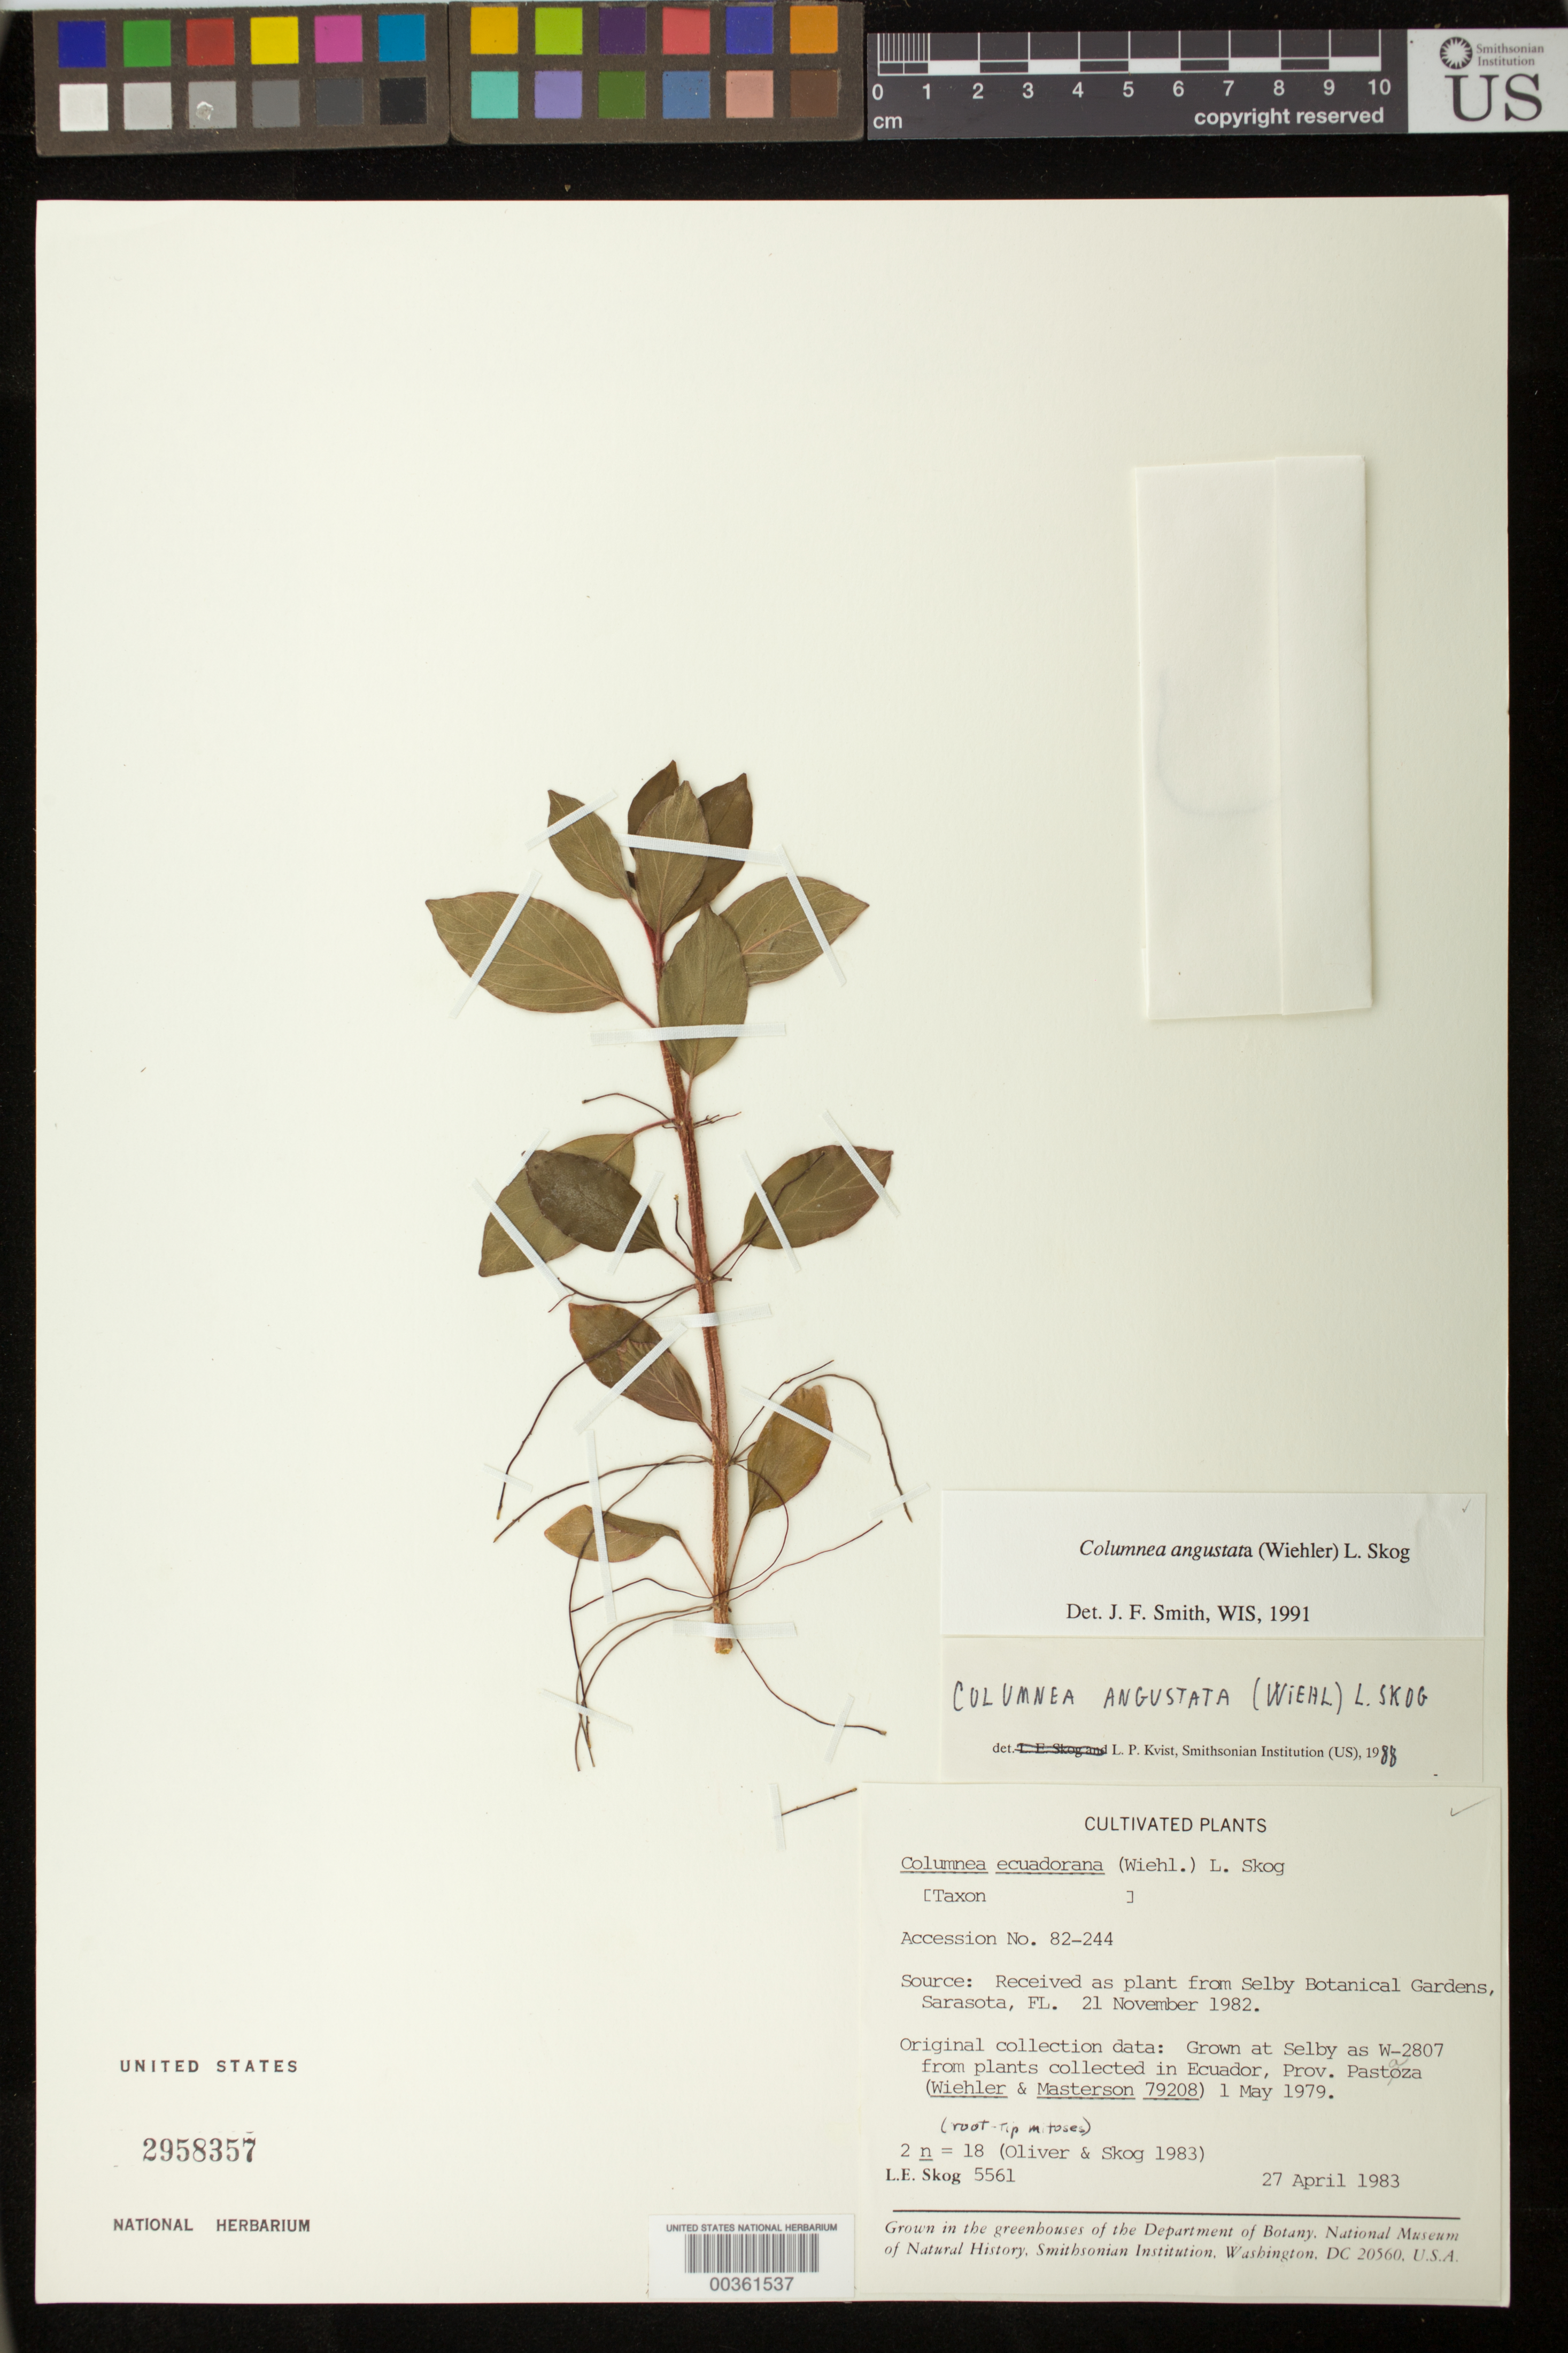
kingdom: Plantae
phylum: Tracheophyta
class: Magnoliopsida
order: Lamiales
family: Gesneriaceae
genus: Columnea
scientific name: Columnea angustata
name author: (Wiehler) L.E. Skog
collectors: L. E. Skog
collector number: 5561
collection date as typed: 27 Apr 1983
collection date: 1983-04-27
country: Ecuador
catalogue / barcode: US 2958357